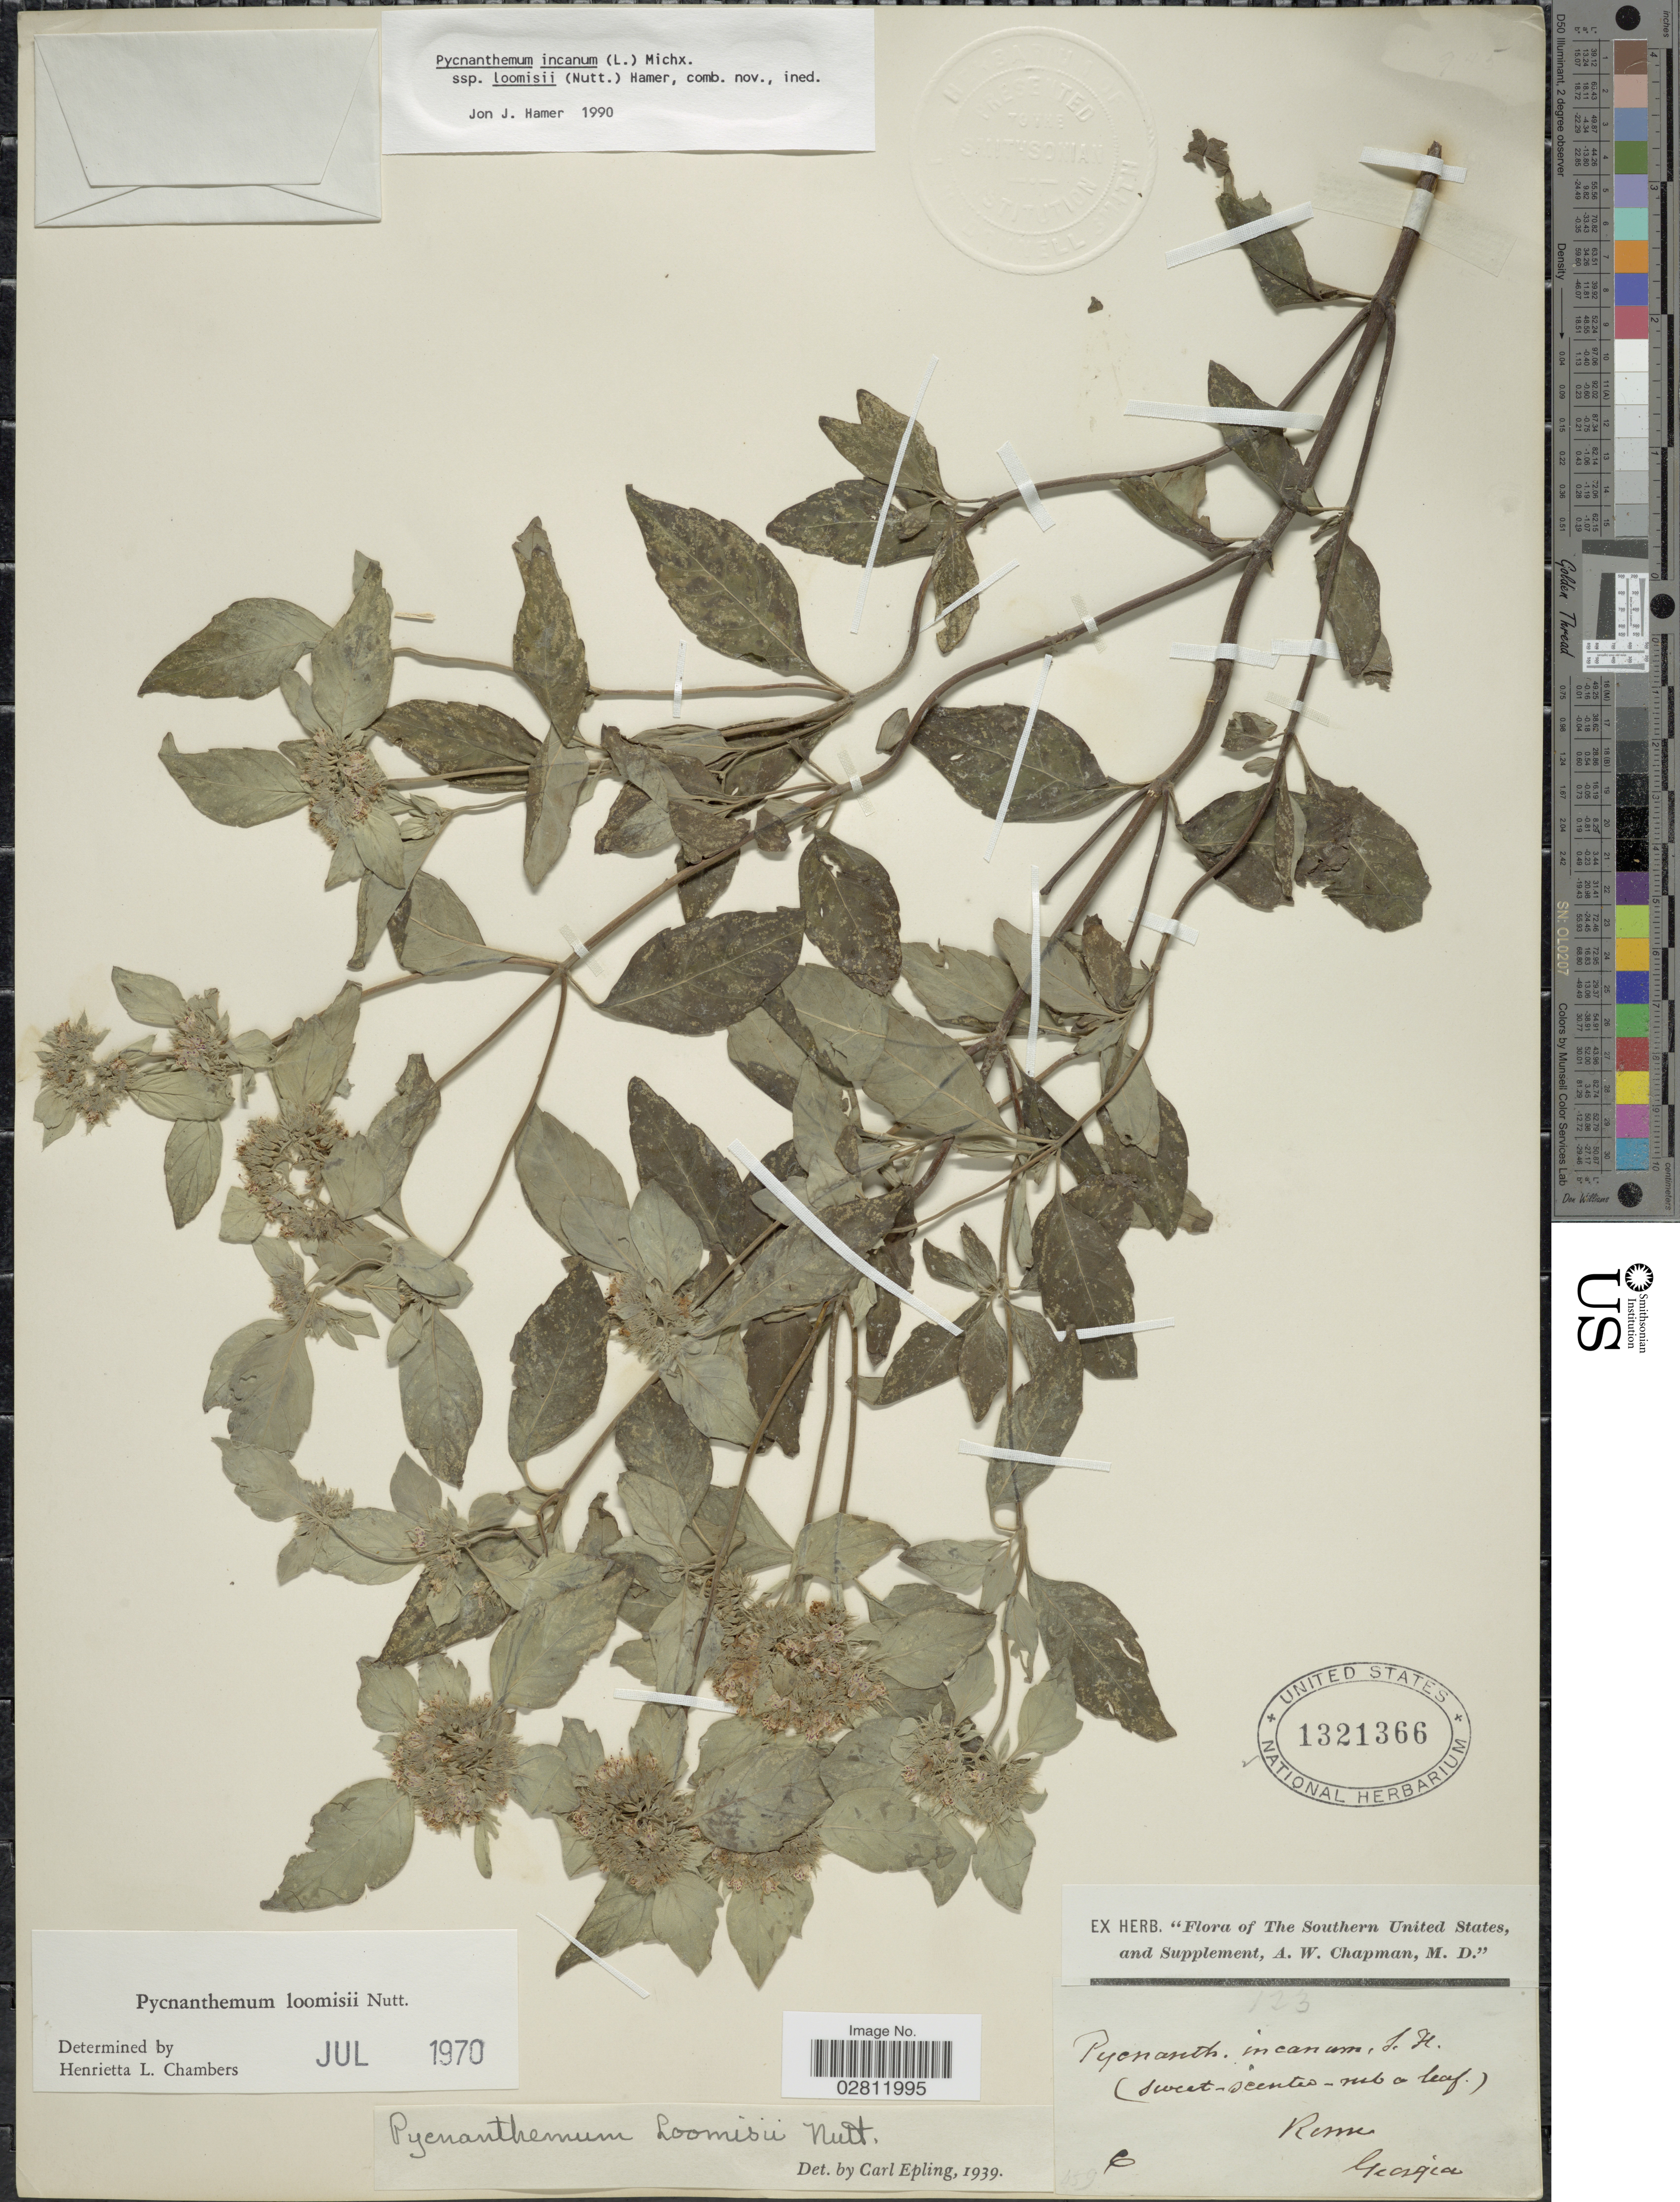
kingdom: Plantae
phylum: Tracheophyta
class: Magnoliopsida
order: Lamiales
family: Lamiaceae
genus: Pycnanthemum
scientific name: Pycnanthemum incanum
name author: (L.) Michx.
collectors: A. W. Chapman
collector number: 123?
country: United States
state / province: Georgia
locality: The Southern United States, and Supplement. Rome.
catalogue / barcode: US 1321366